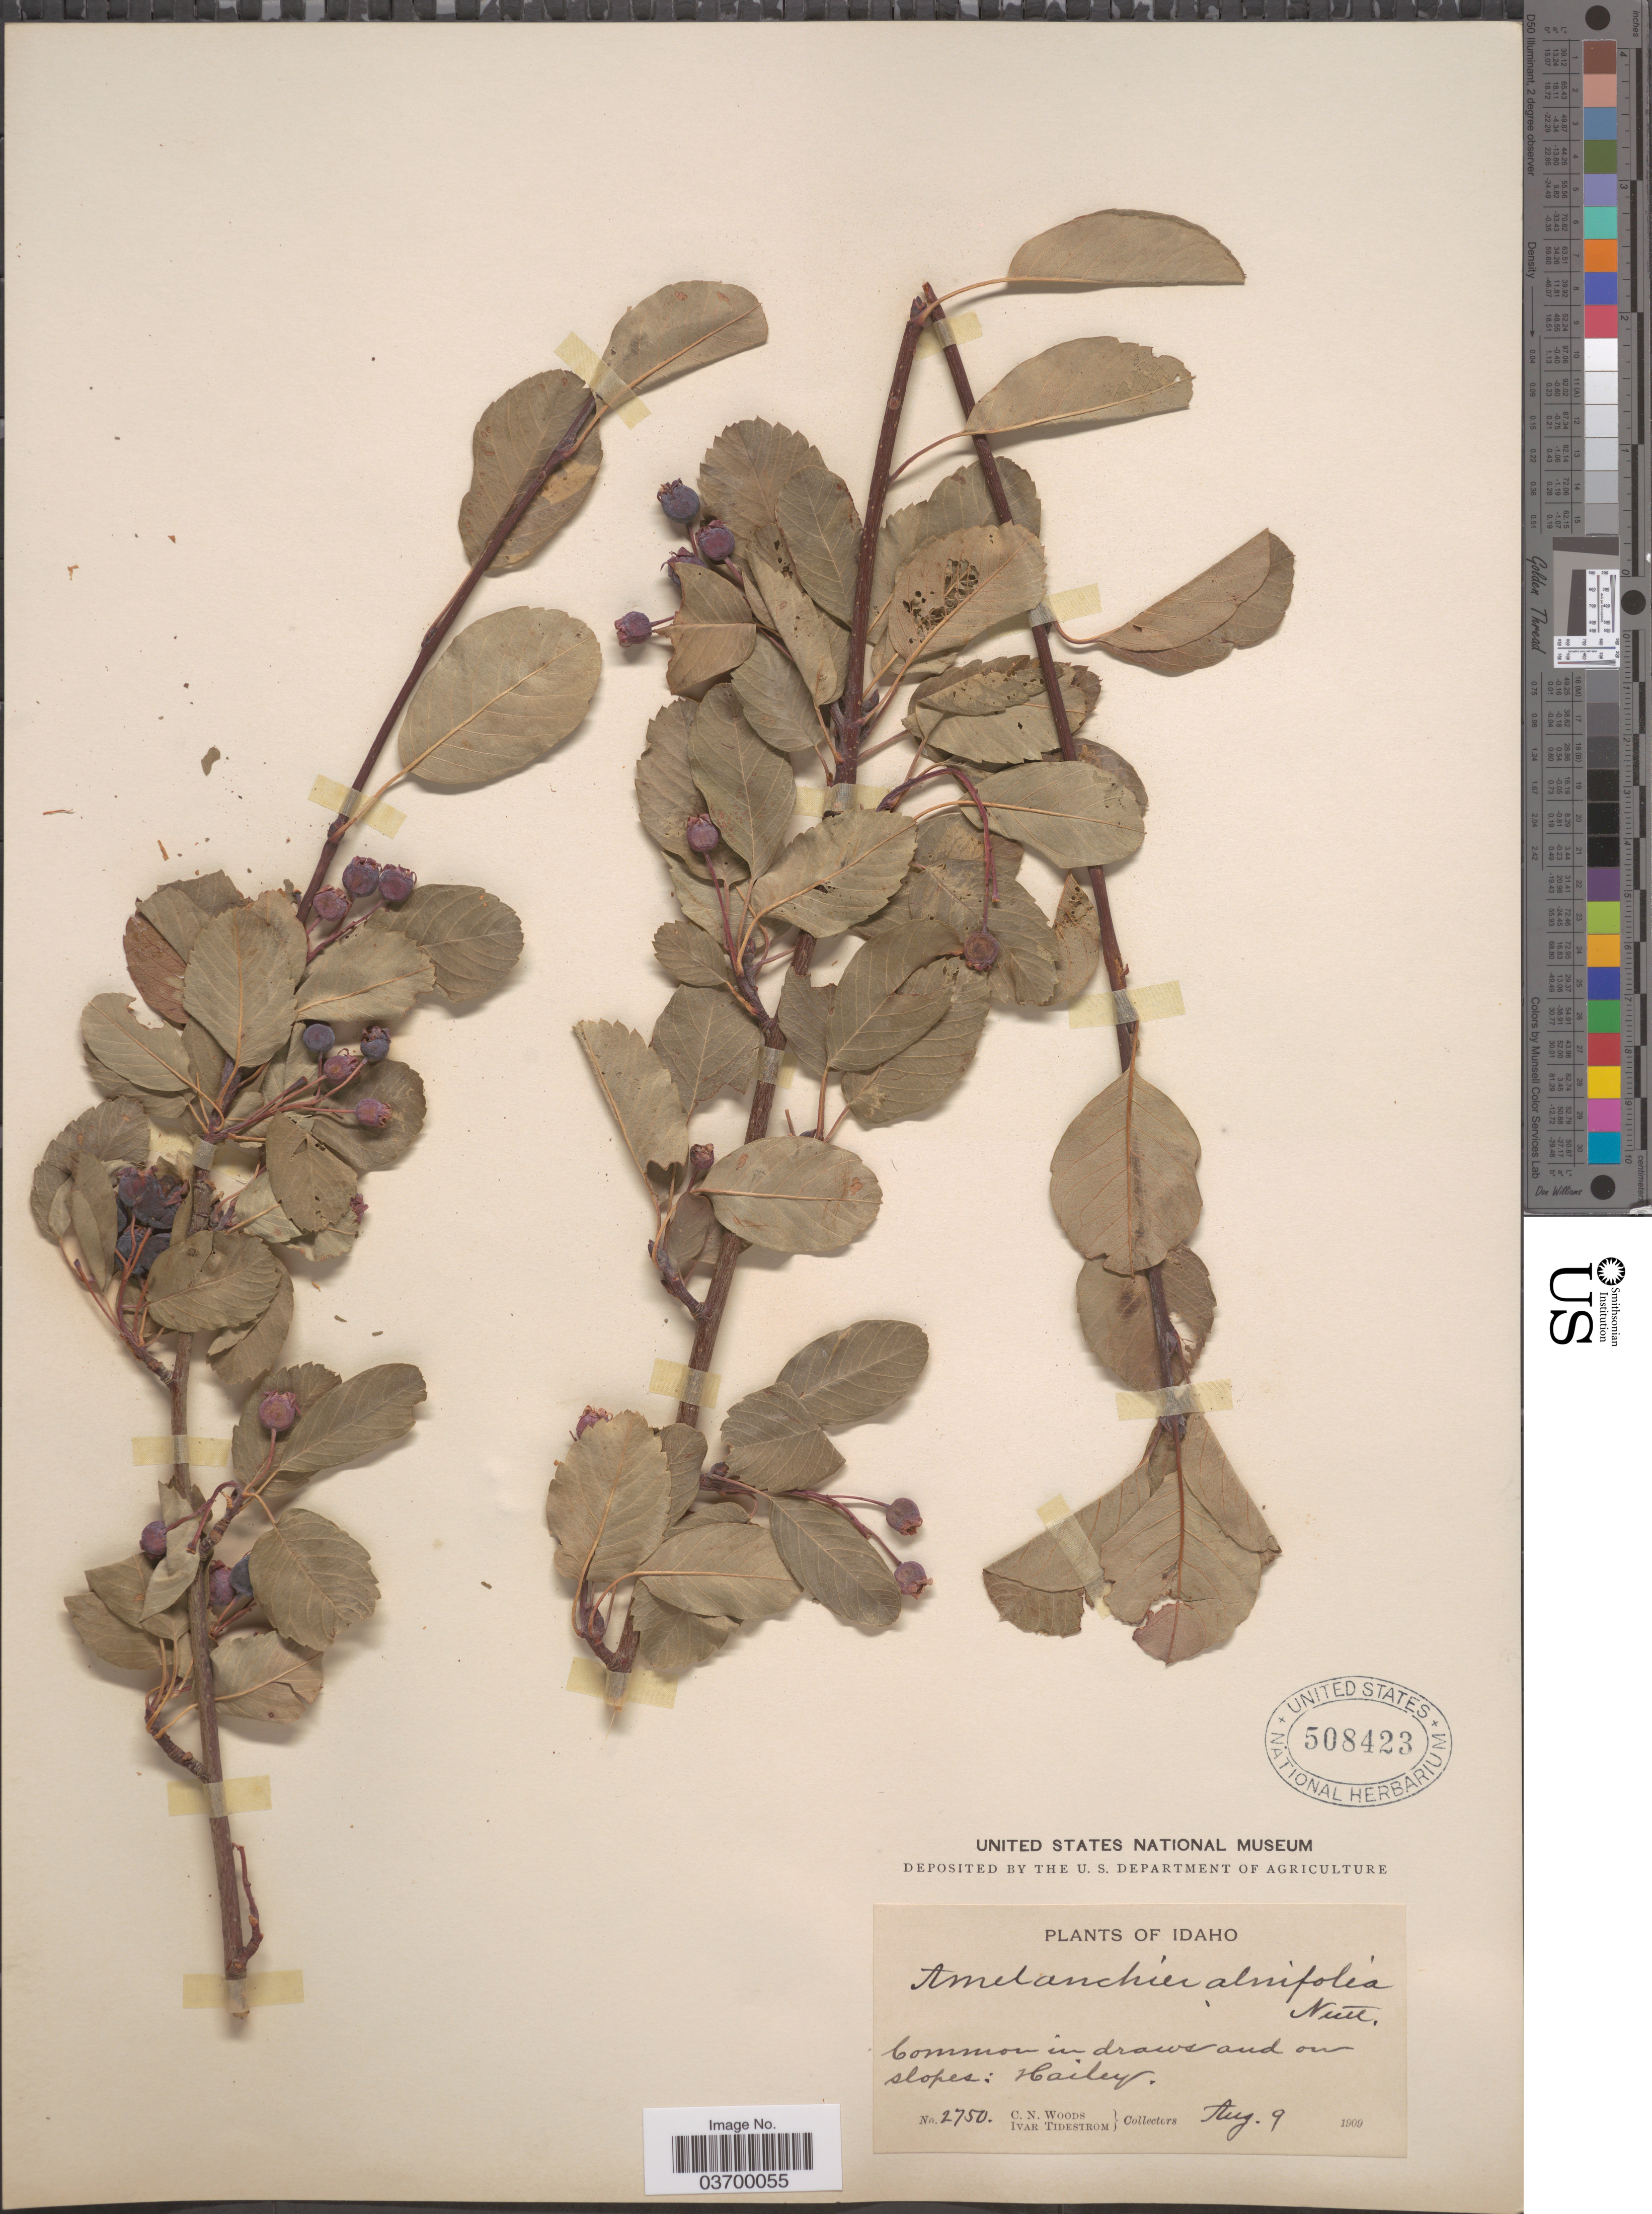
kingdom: Plantae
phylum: Tracheophyta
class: Magnoliopsida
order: Rosales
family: Rosaceae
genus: Amelanchier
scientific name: Amelanchier alnifolia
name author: (Nutt.) Nutt. ex M. Roem.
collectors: C. Woods & I. F. Tidestrom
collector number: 2750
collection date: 1909-08-09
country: United States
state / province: Idaho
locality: In draws and or slopes: Hailey.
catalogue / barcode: US 508423